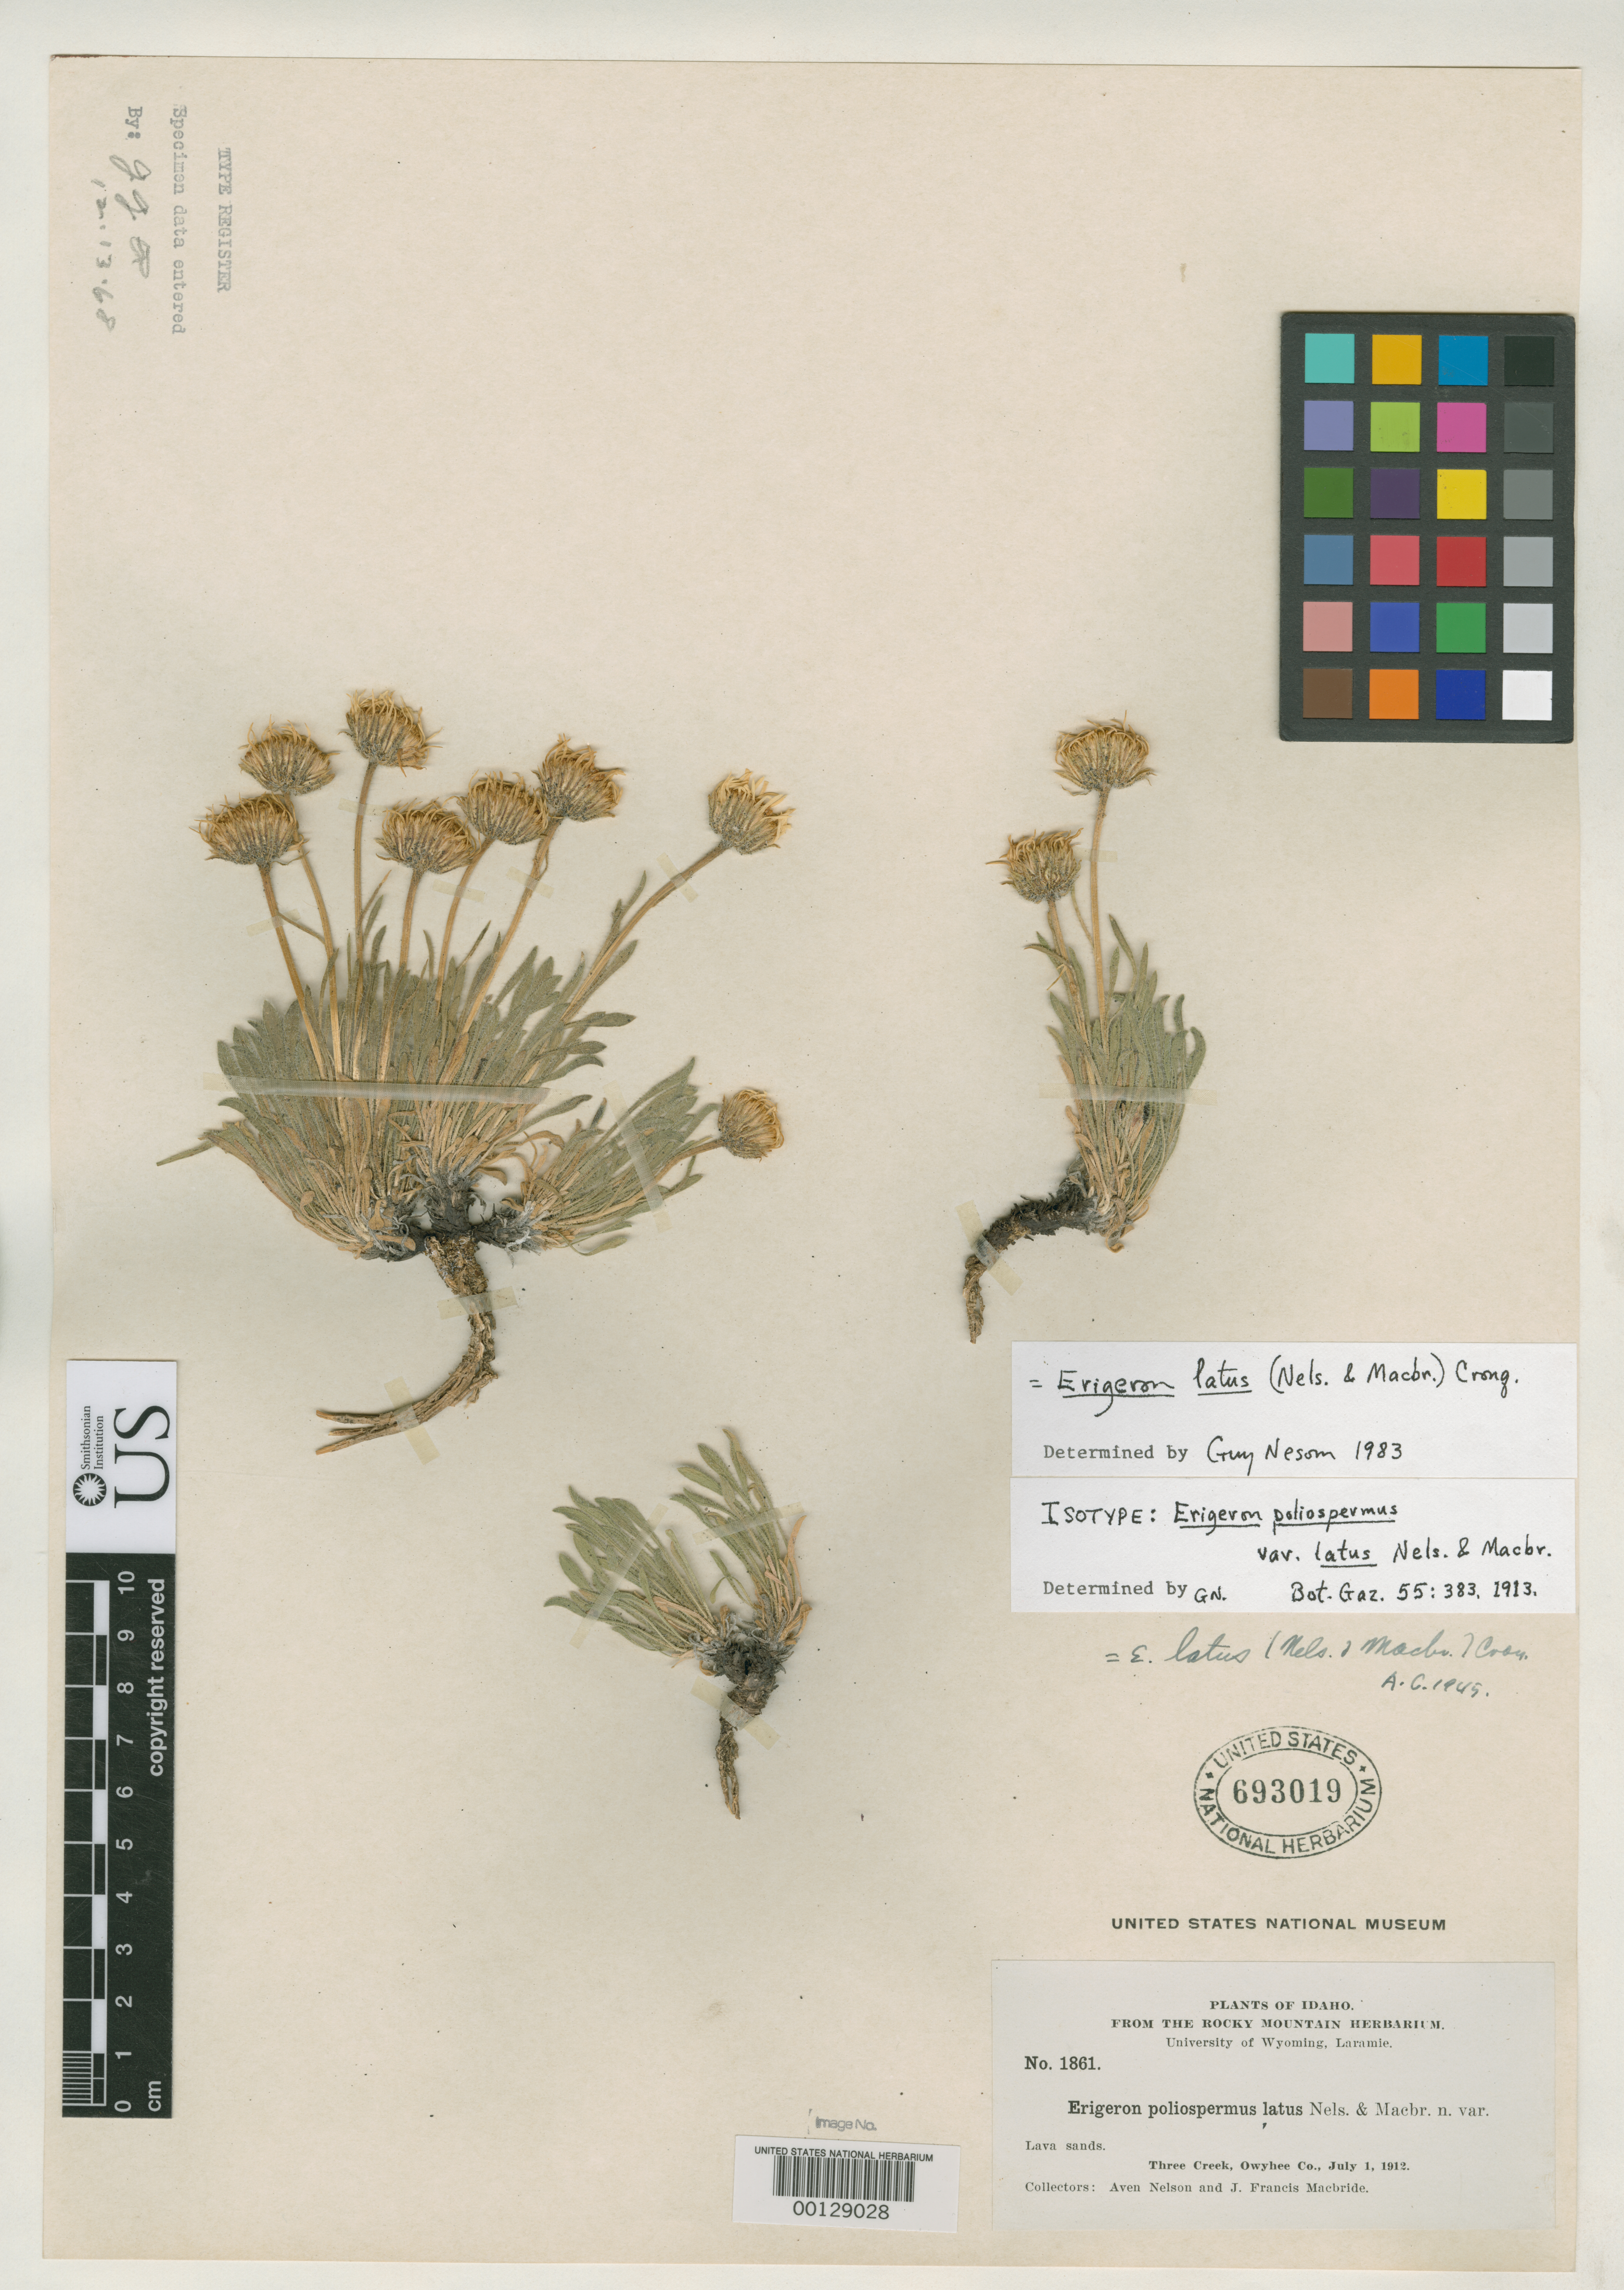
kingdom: Plantae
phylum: Tracheophyta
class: Magnoliopsida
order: Asterales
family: Asteraceae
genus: Erigeron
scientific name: Erigeron poliospermus var. latus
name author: J.F. Macbr.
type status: Isotype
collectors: A. Nelson & J. F. Macbride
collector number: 1861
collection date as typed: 01 Jul 1912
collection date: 1912-07-01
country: United States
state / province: Idaho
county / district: Owyhee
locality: Three Creek.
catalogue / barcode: US 693019